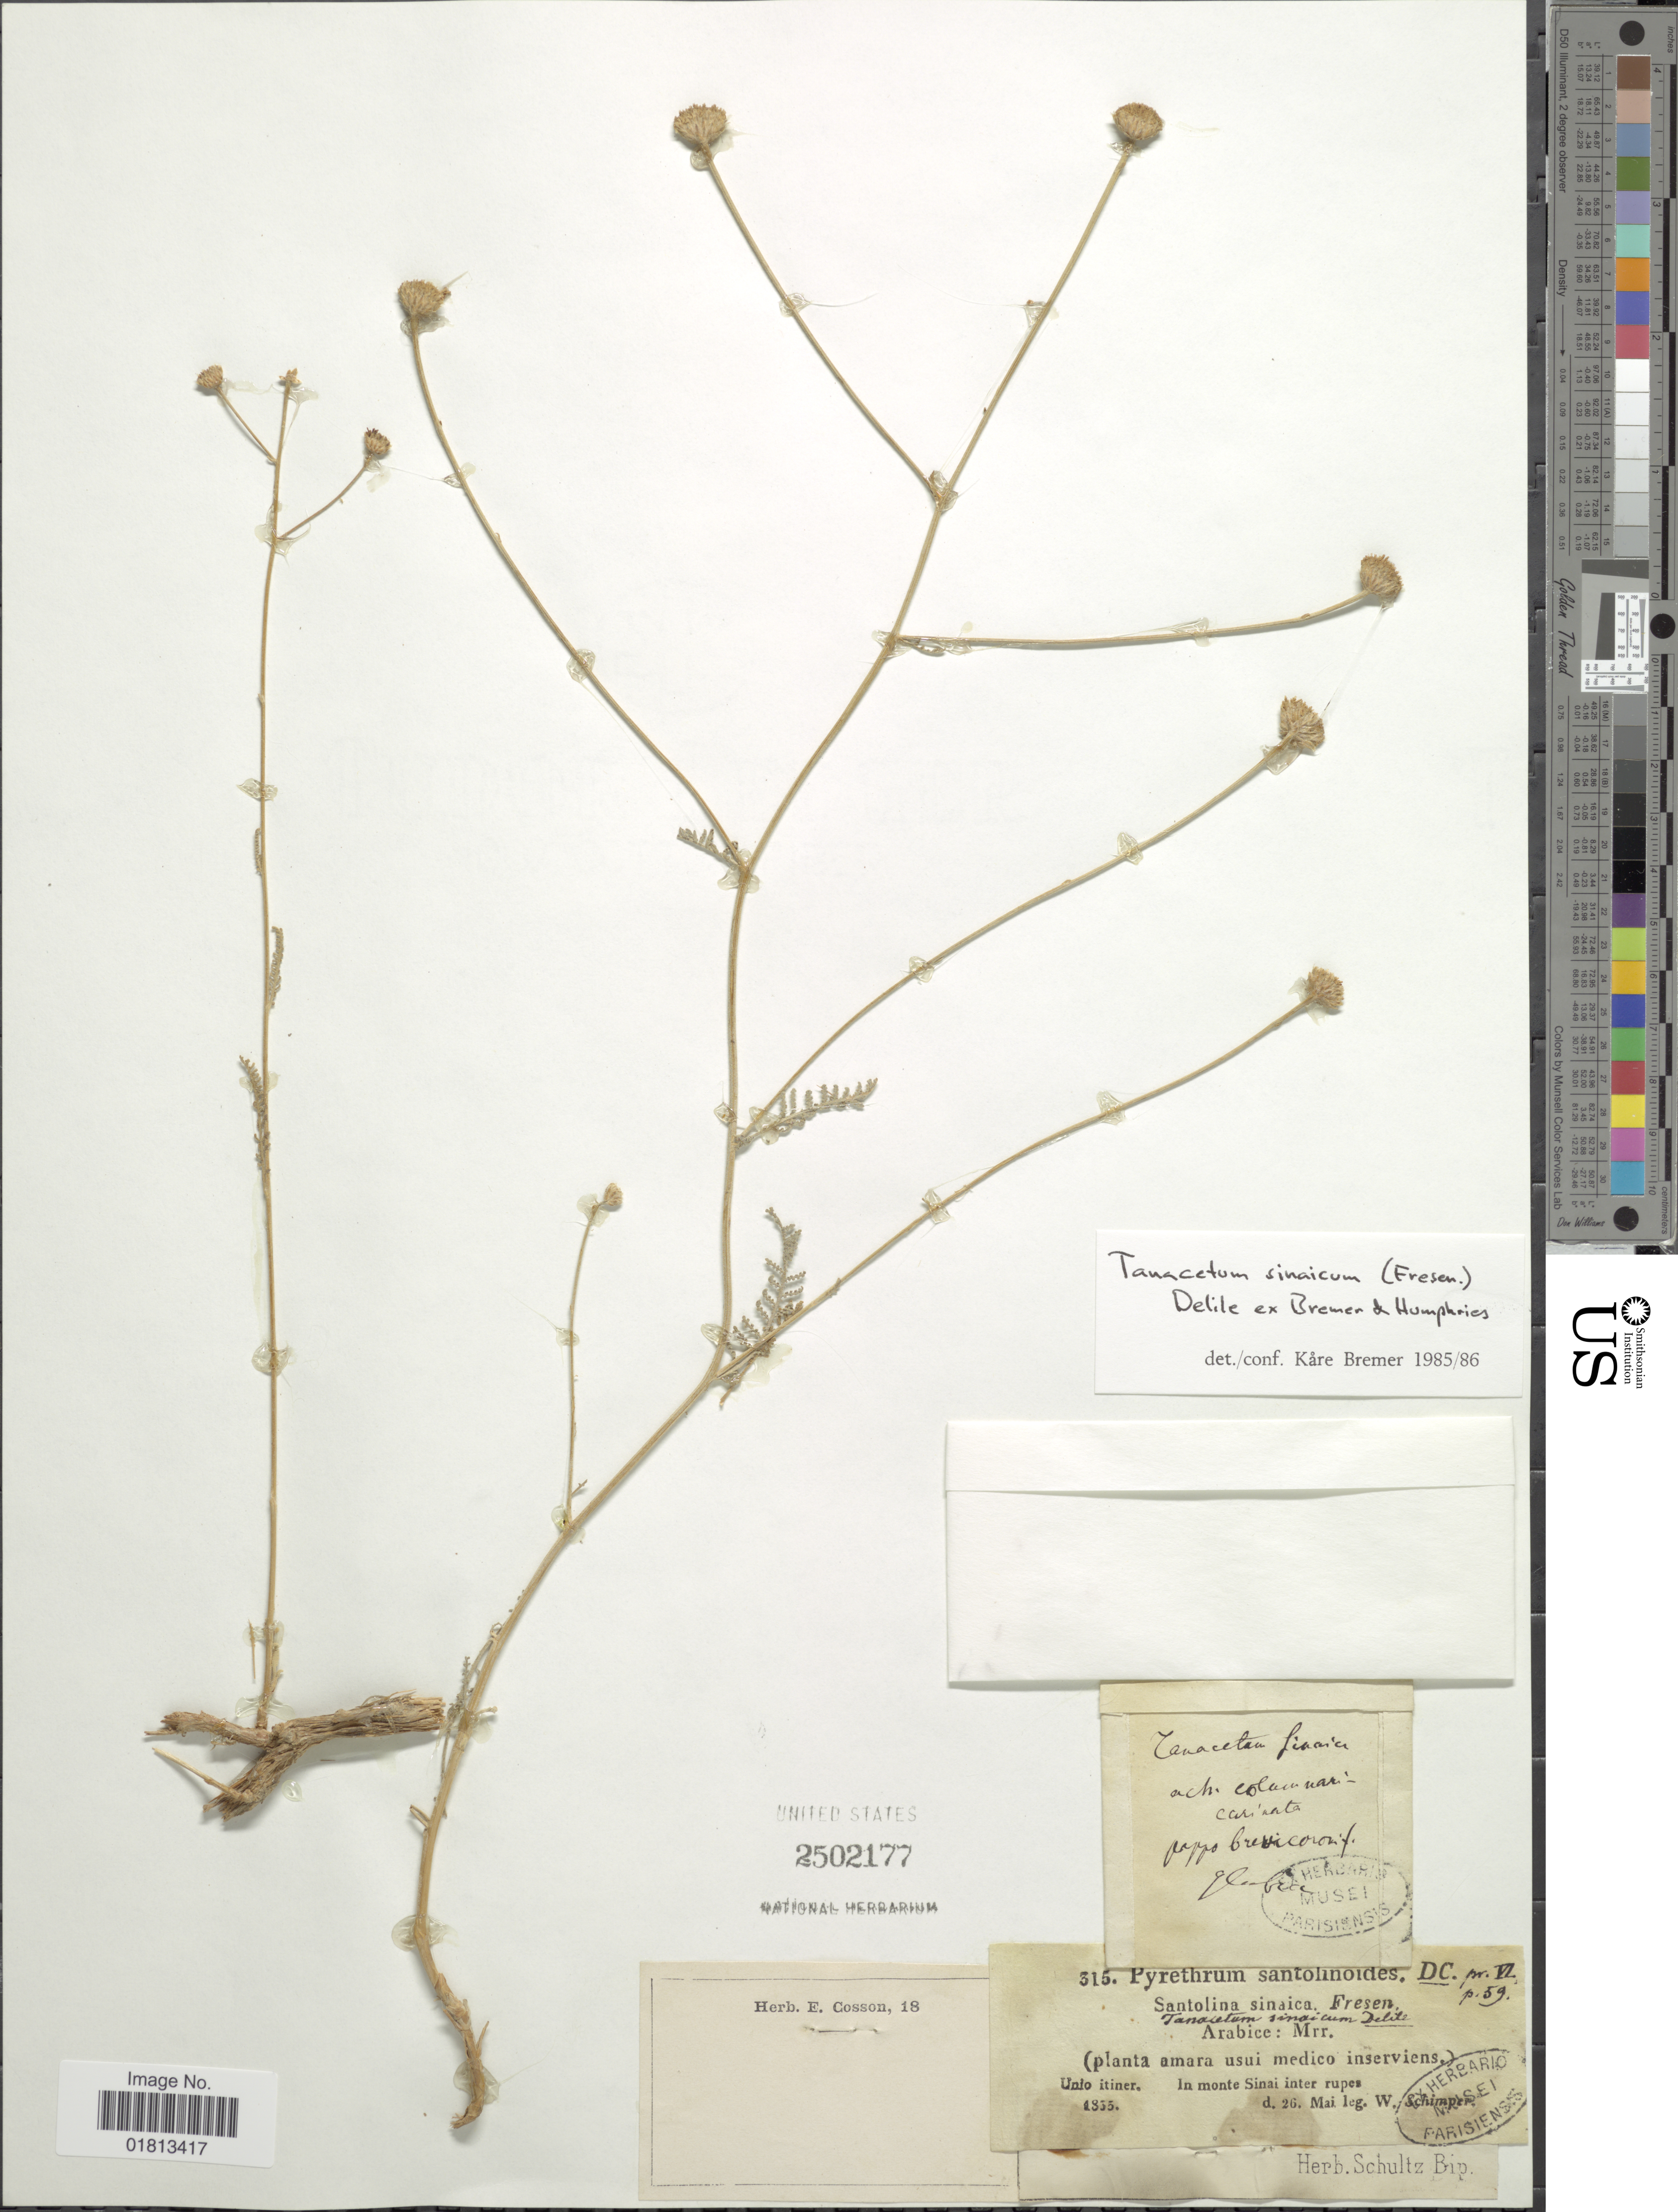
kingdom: Plantae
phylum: Tracheophyta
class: Magnoliopsida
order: Asterales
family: Asteraceae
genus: Tanacetum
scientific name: Tanacetum sinaicum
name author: (Fresen.) Delile ex K. Bremer & Humphries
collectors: W. Schimper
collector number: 315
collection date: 1855-05-26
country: Egypt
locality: Unio itiner, In monte Sinai inter rupes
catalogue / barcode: US 2502177